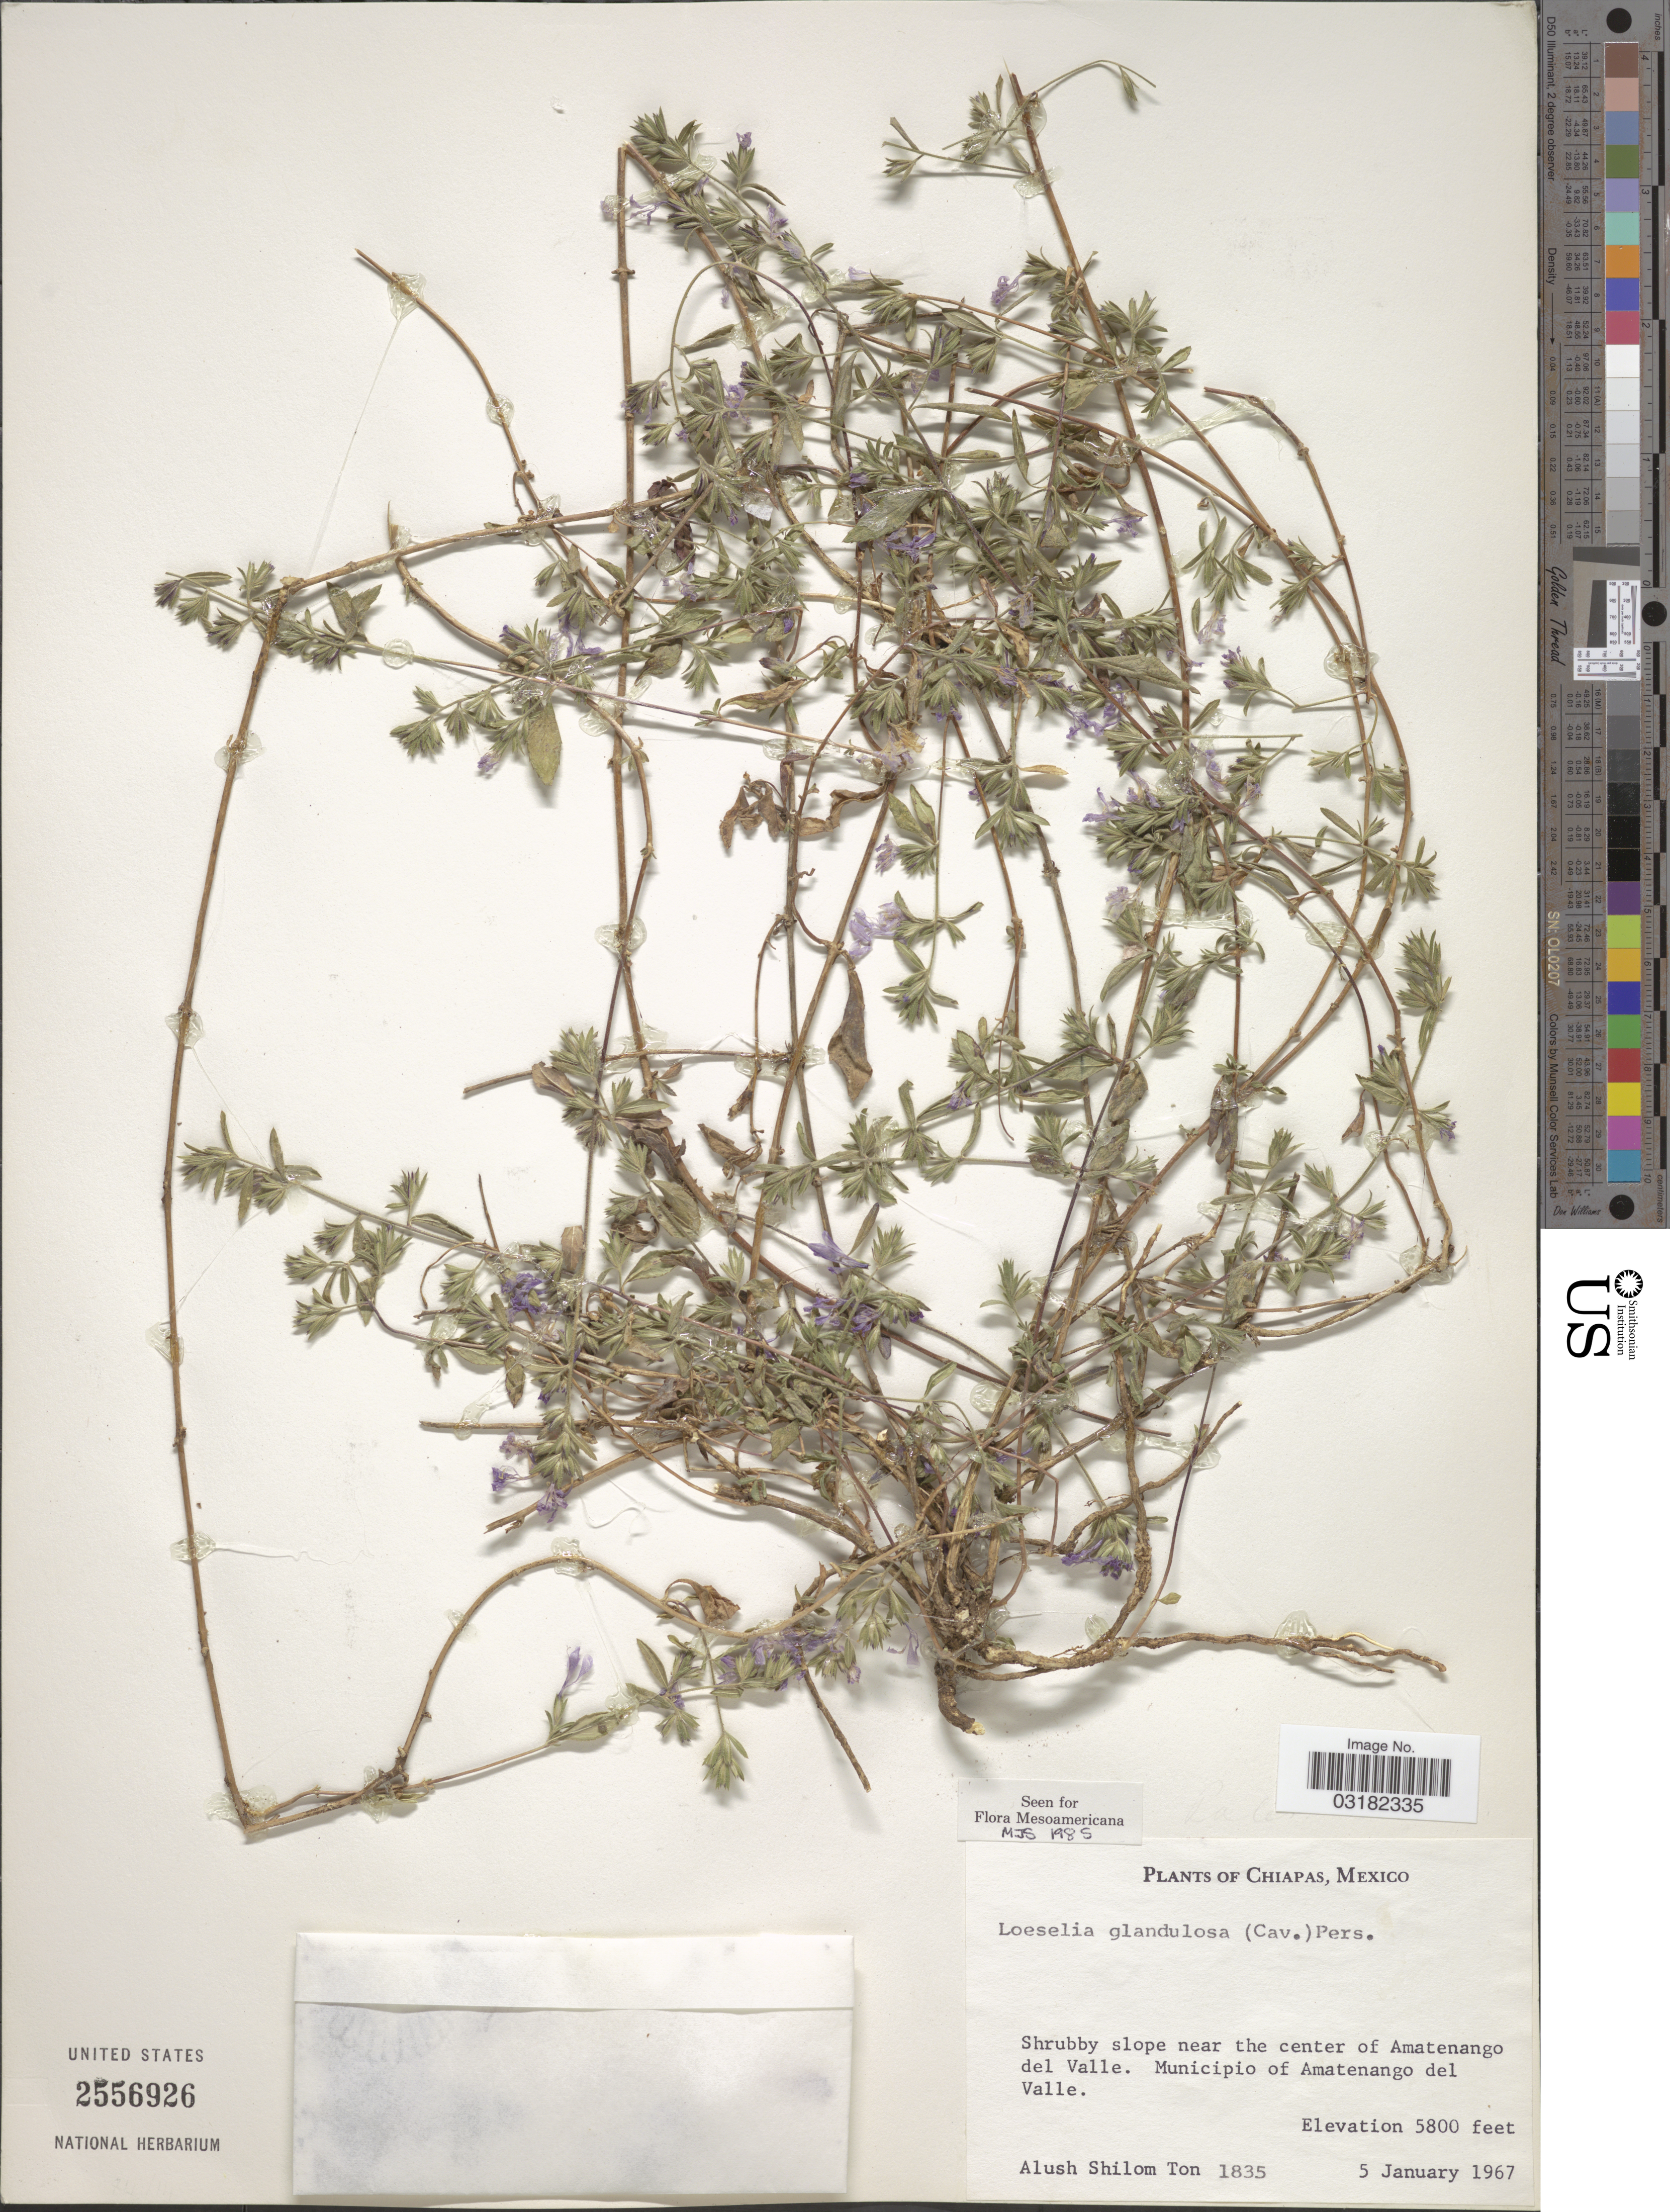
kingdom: Plantae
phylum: Tracheophyta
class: Magnoliopsida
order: Ericales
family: Polemoniaceae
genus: Loeselia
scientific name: Loeselia glandulosa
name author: (Cav.) G. Don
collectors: A. M. Ton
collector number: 1835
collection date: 1967-01-05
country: Mexico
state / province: Chiapas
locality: Shrubby slope near the center of Amatenango del Valle. Municipio of Amatenango del Valle.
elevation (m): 1768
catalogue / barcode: US 2556926